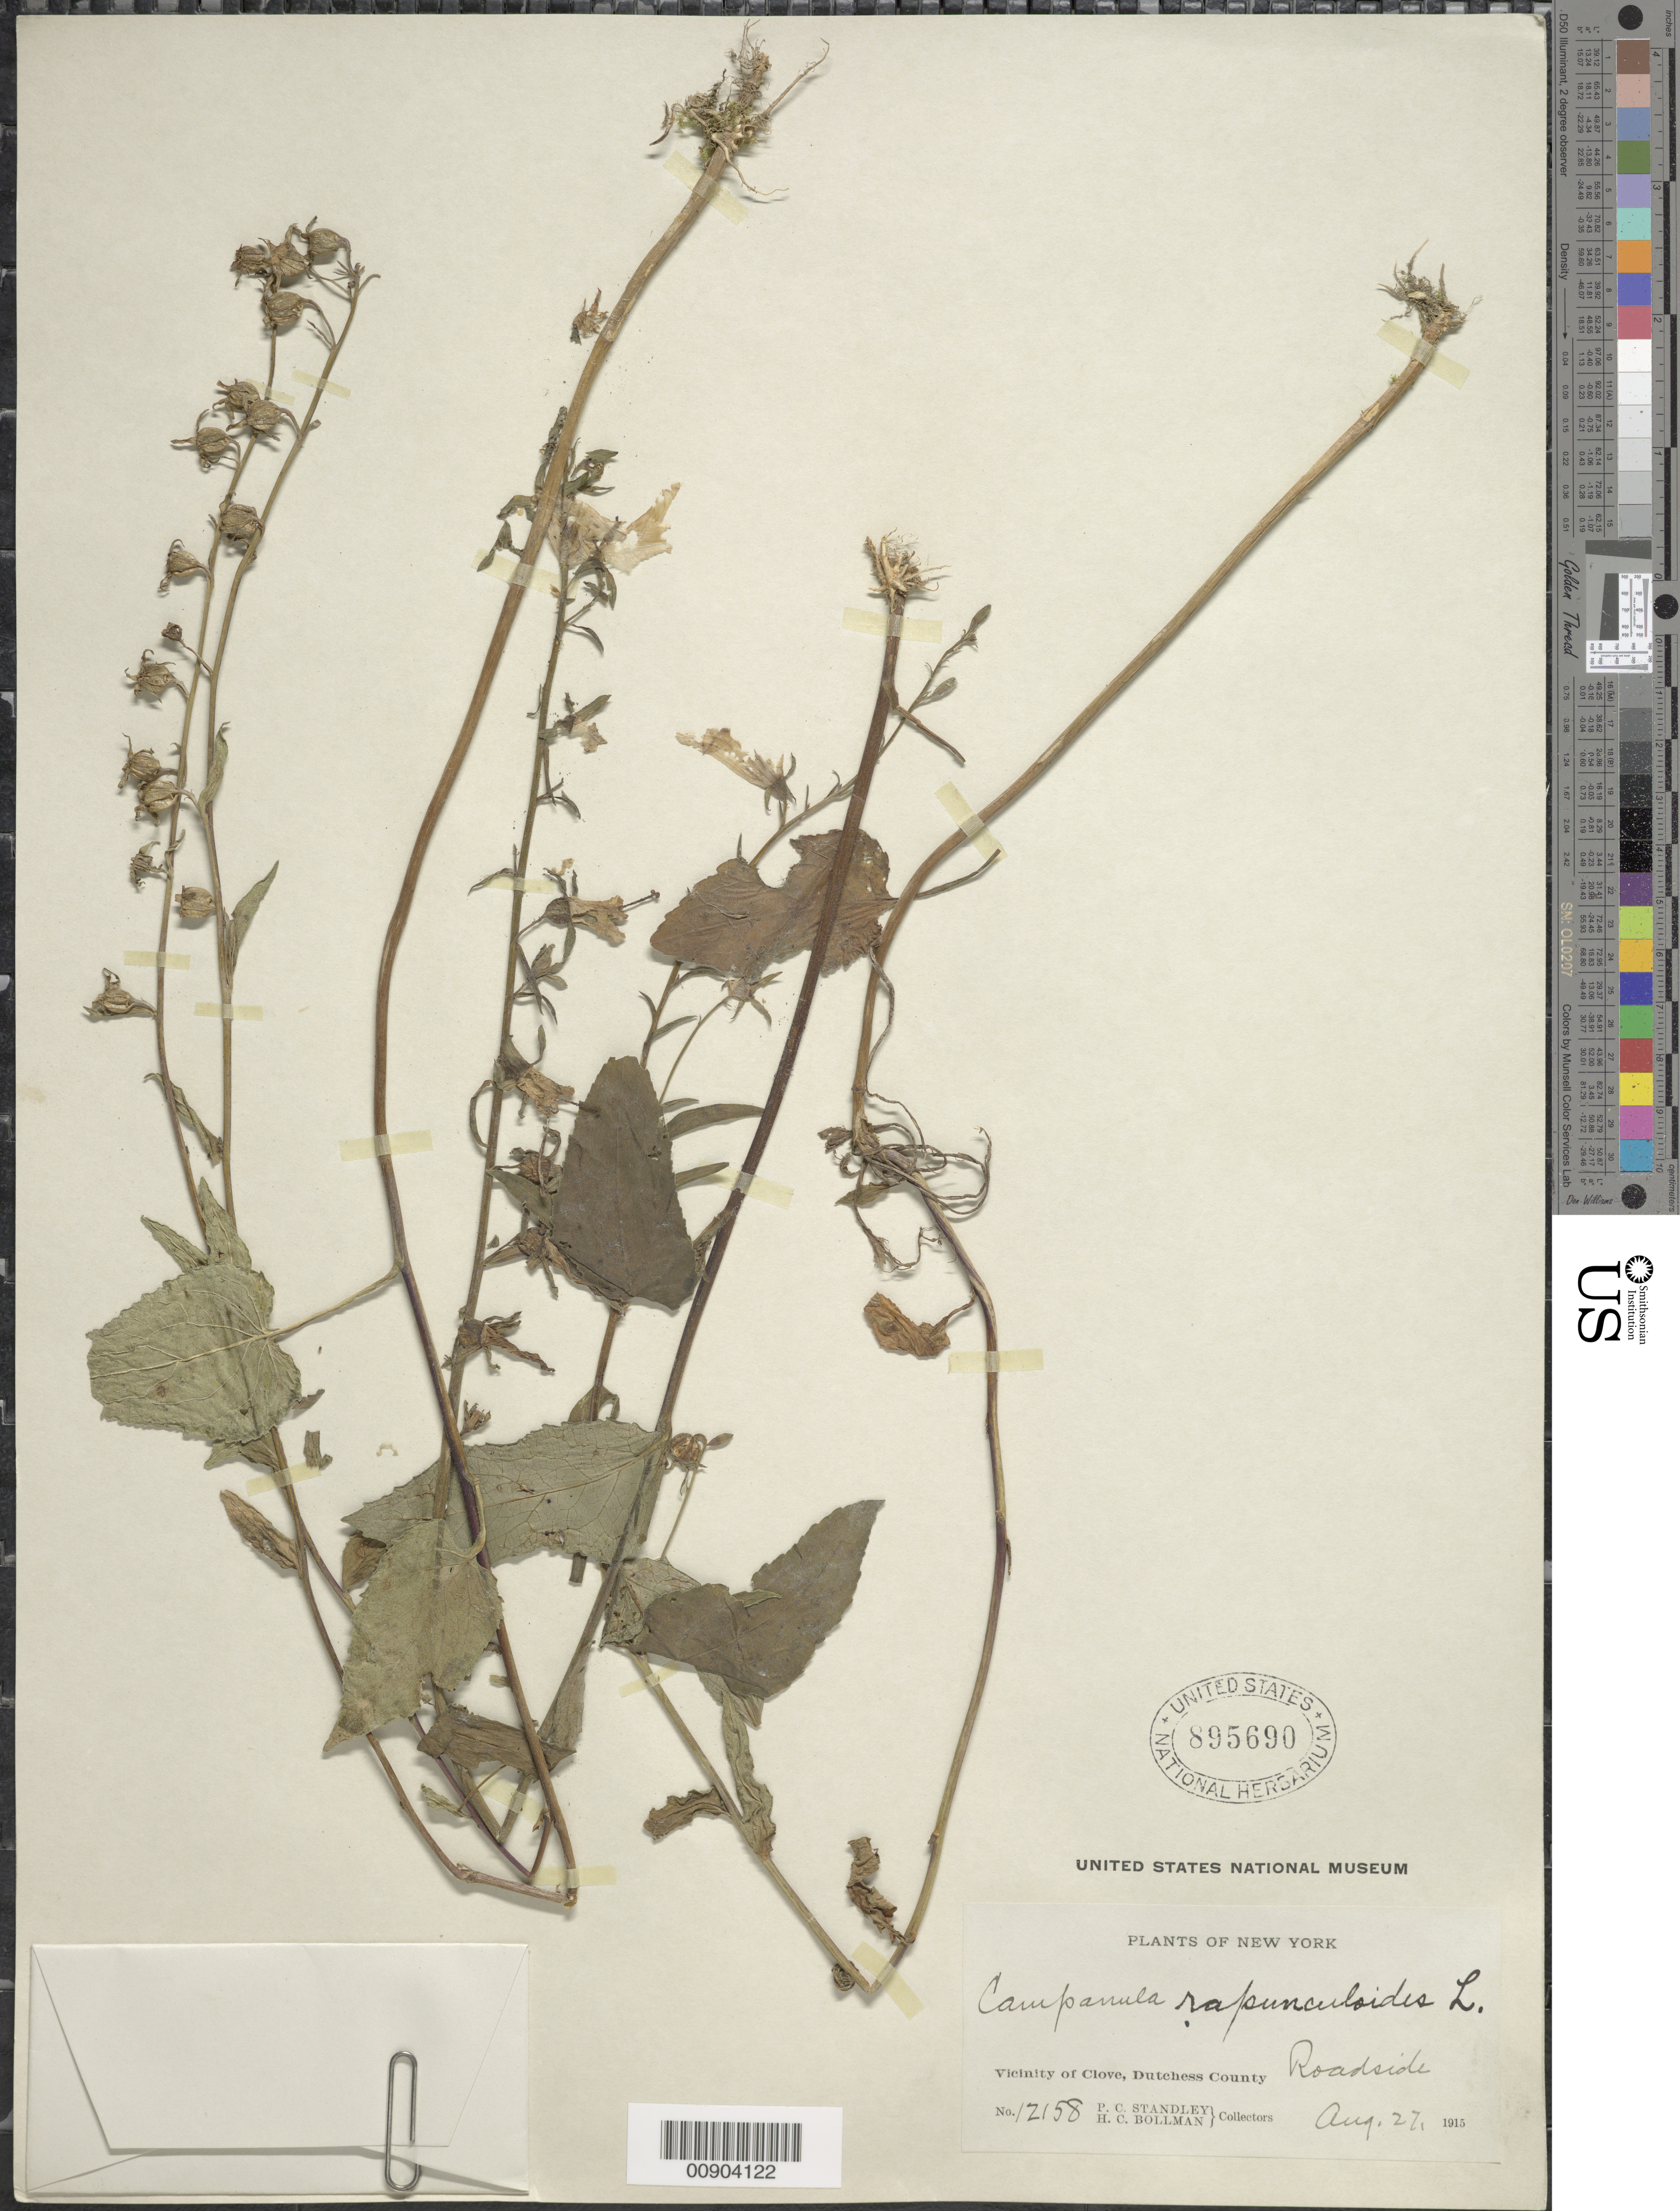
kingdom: Plantae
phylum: Tracheophyta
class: Magnoliopsida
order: Asterales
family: Campanulaceae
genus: Campanula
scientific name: Campanula rapunculoides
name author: L.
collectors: P. C. Standley & H. C. Bollman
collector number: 12158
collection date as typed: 27 Aug 1915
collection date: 1915-08-27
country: United States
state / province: New York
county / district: Dutchess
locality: Clove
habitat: roadside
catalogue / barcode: US 895690